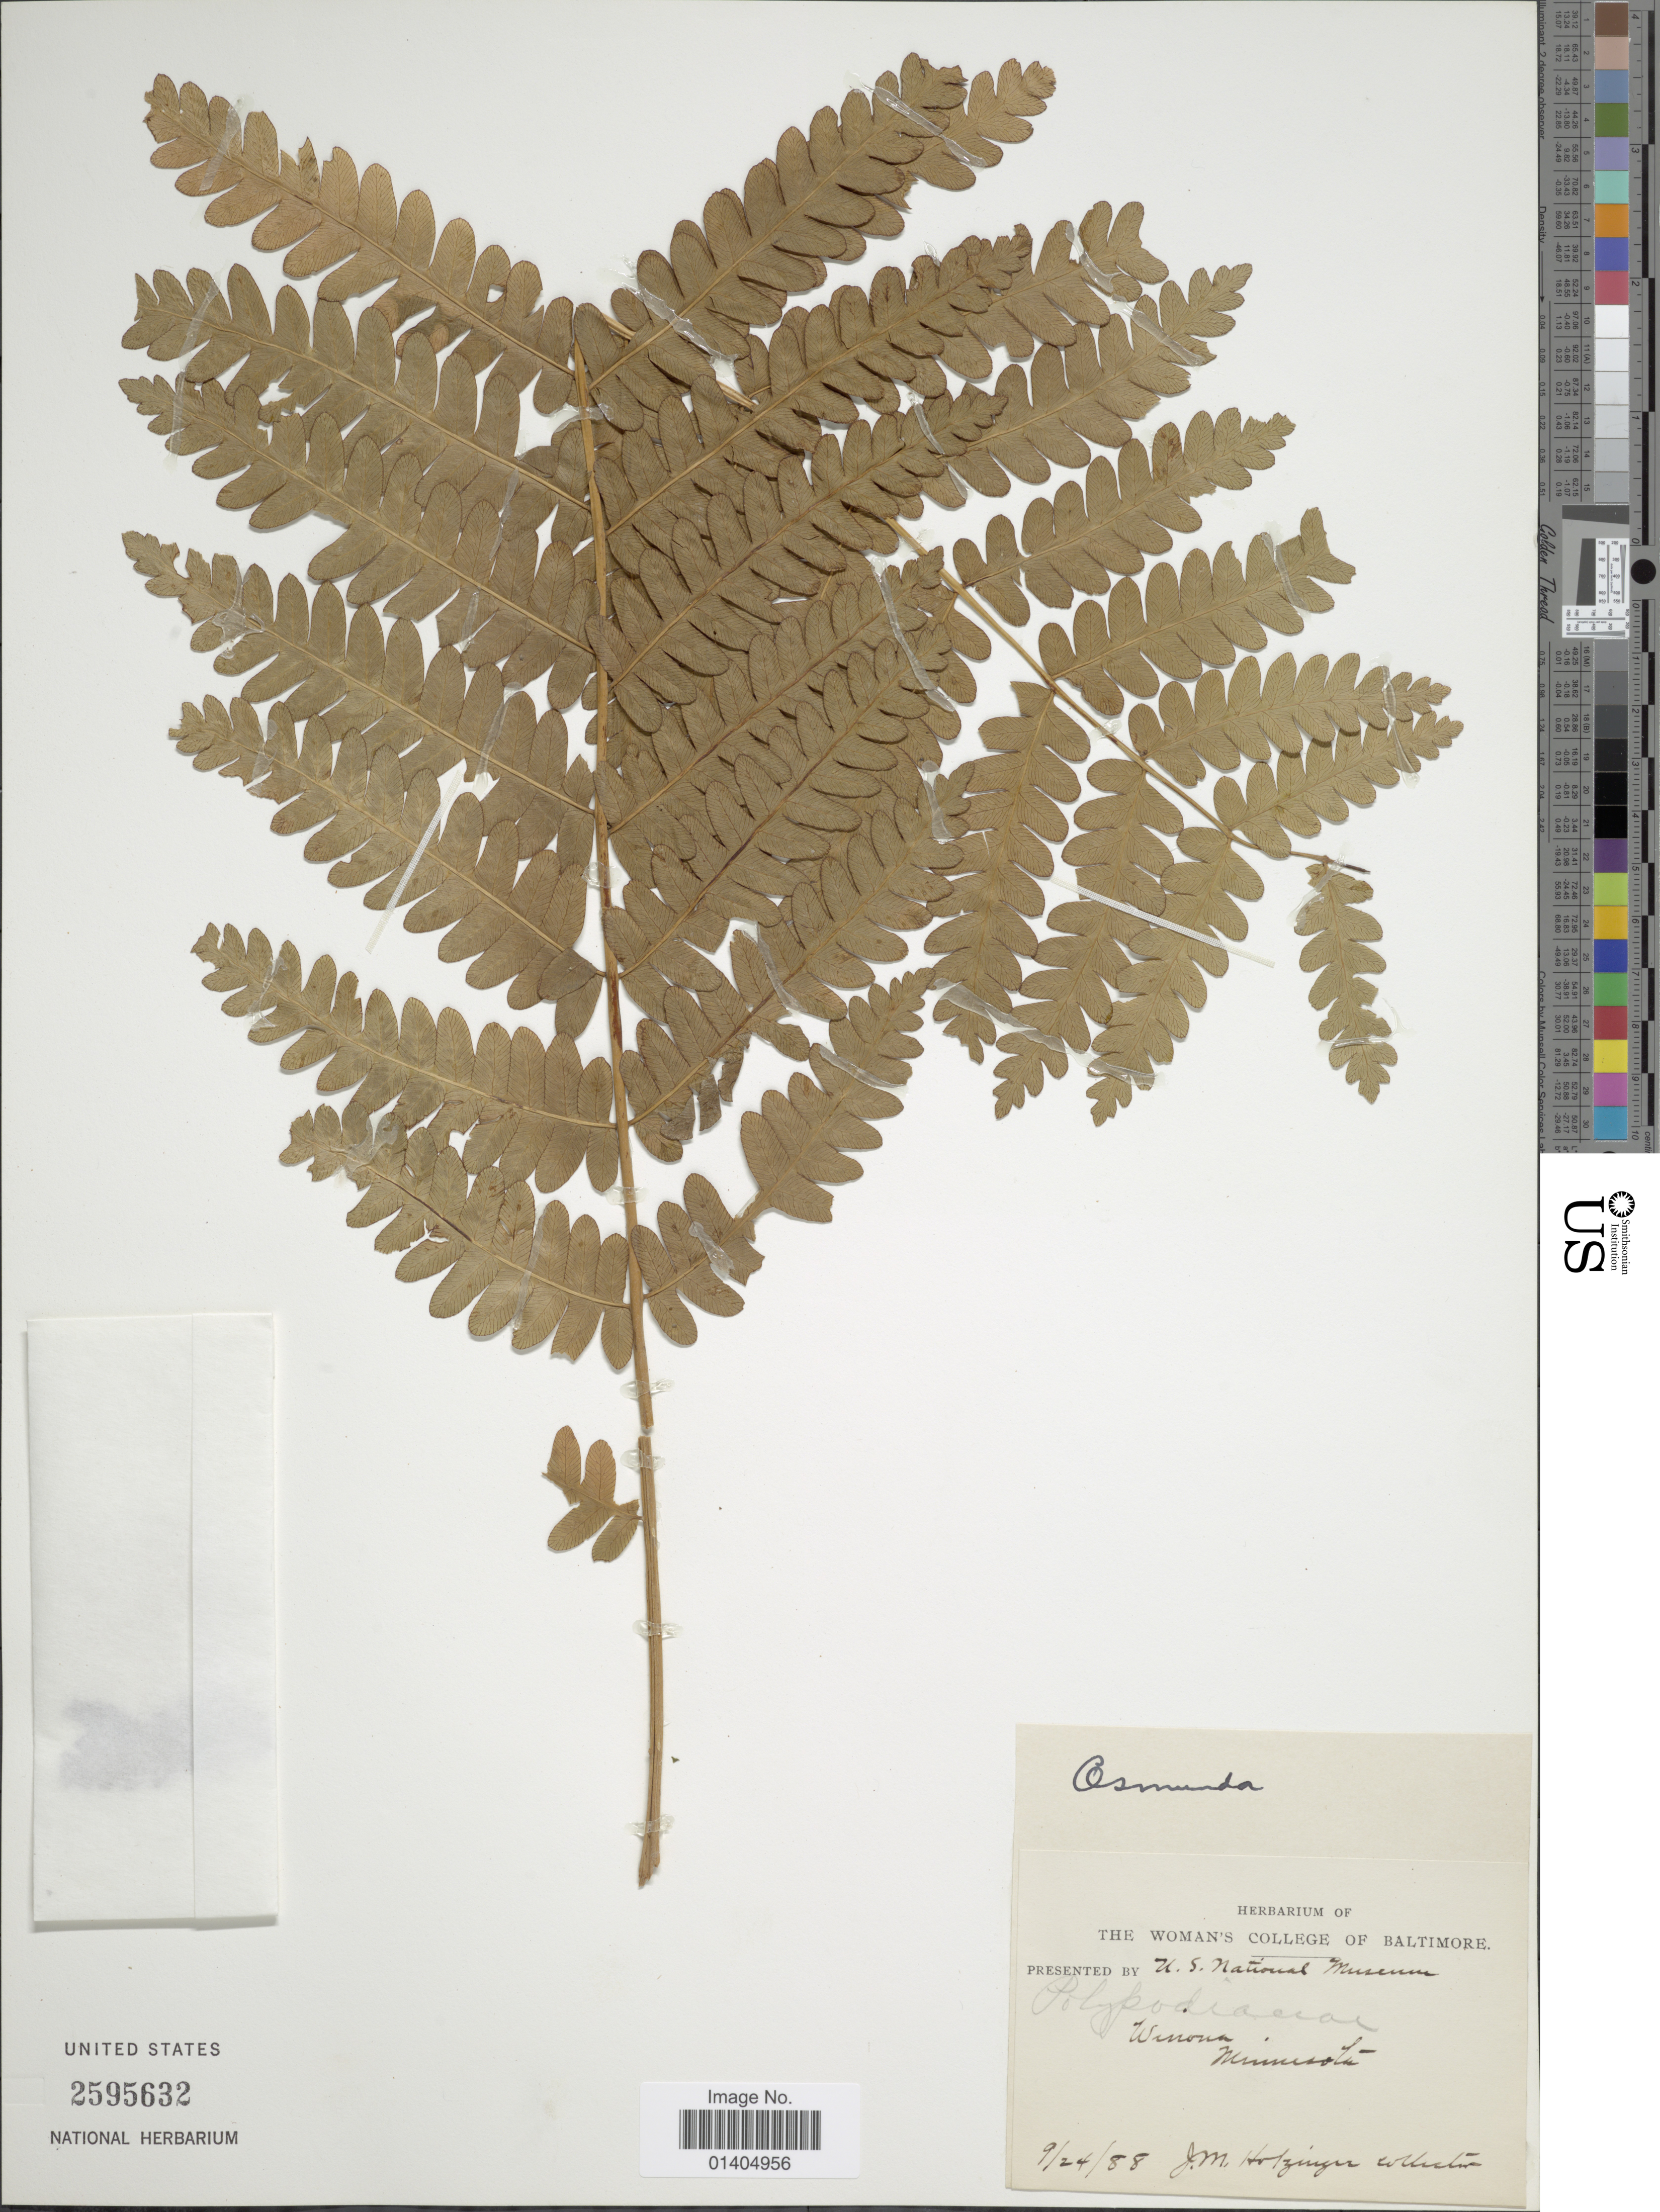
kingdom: Plantae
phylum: Tracheophyta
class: Polypodiopsida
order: Osmundales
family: Osmundaceae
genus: Osmundastrum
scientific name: Osmundastrum cinnamomeum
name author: (L.) C. Presl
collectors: J. M. Holzinger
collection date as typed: Transcribed d/m/y: 24/9/88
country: United States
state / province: Minnesota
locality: Winona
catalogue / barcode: US 2595632